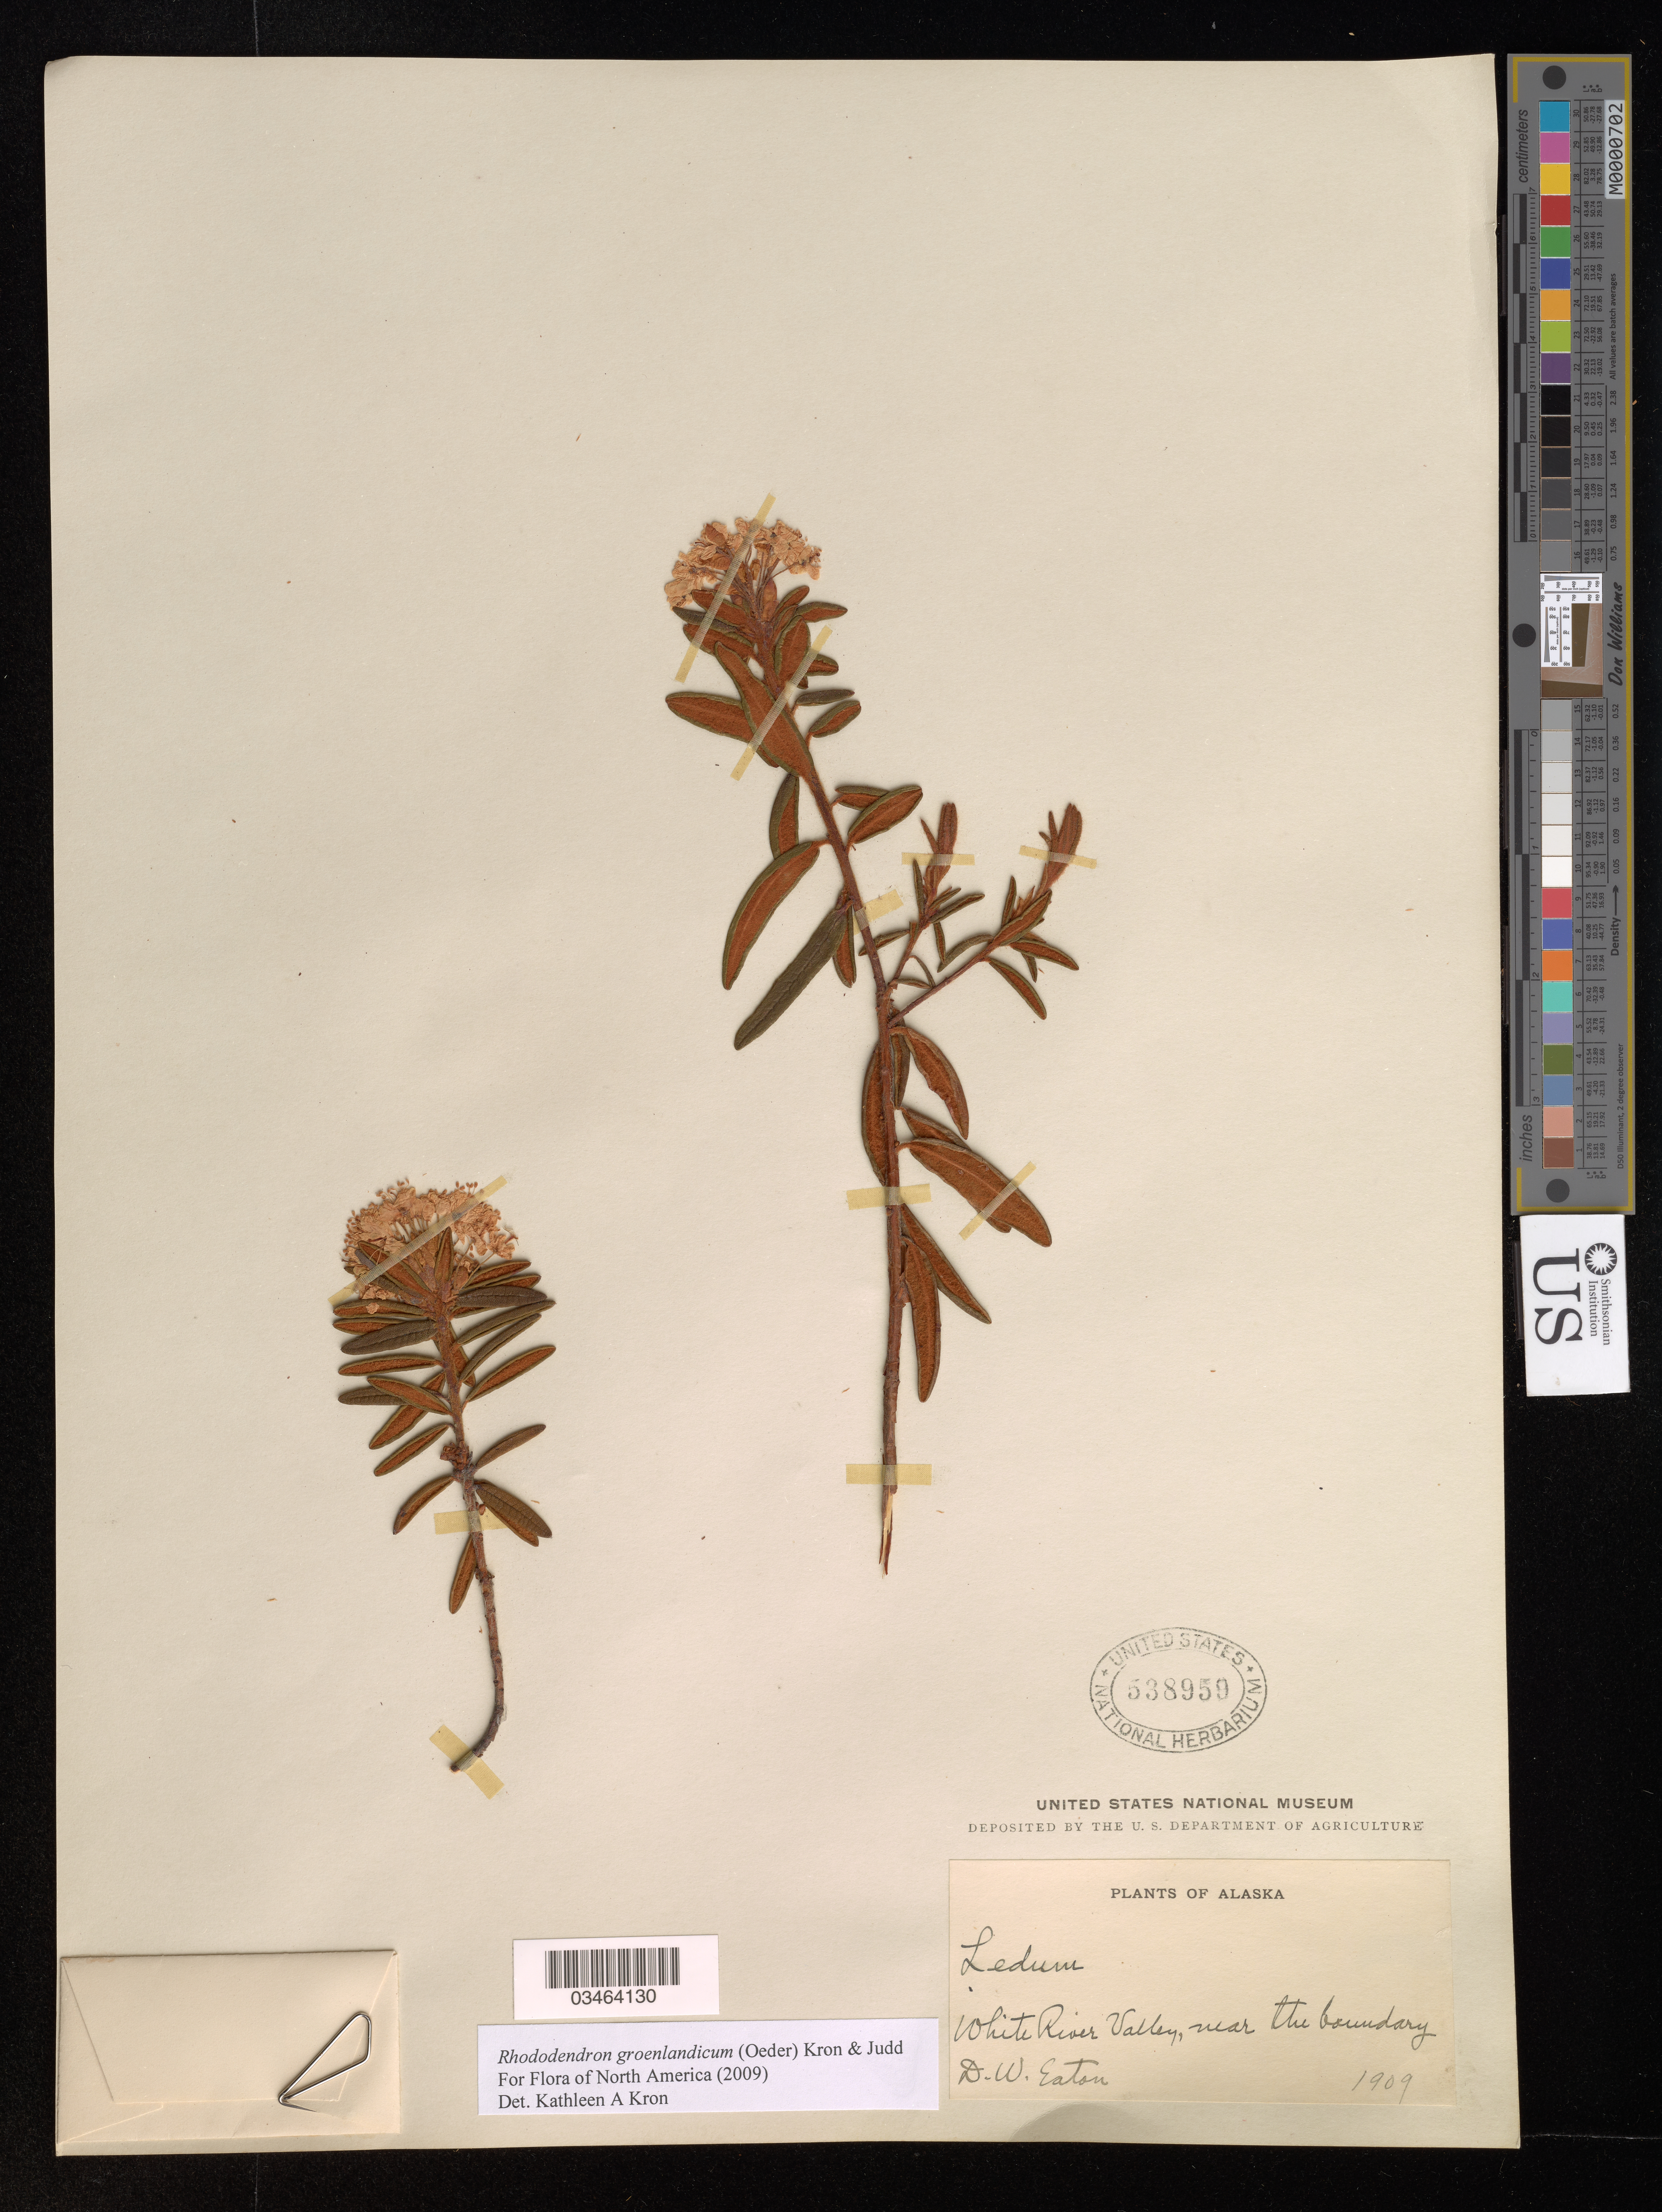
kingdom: Plantae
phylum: Tracheophyta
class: Magnoliopsida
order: Ericales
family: Ericaceae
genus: Rhododendron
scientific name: Rhododendron groenlandicum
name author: (Oeder) Kron & Judd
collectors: D. Eaton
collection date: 1909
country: United States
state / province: Alaska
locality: White River Valley, near the boundary.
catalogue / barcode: US 538950